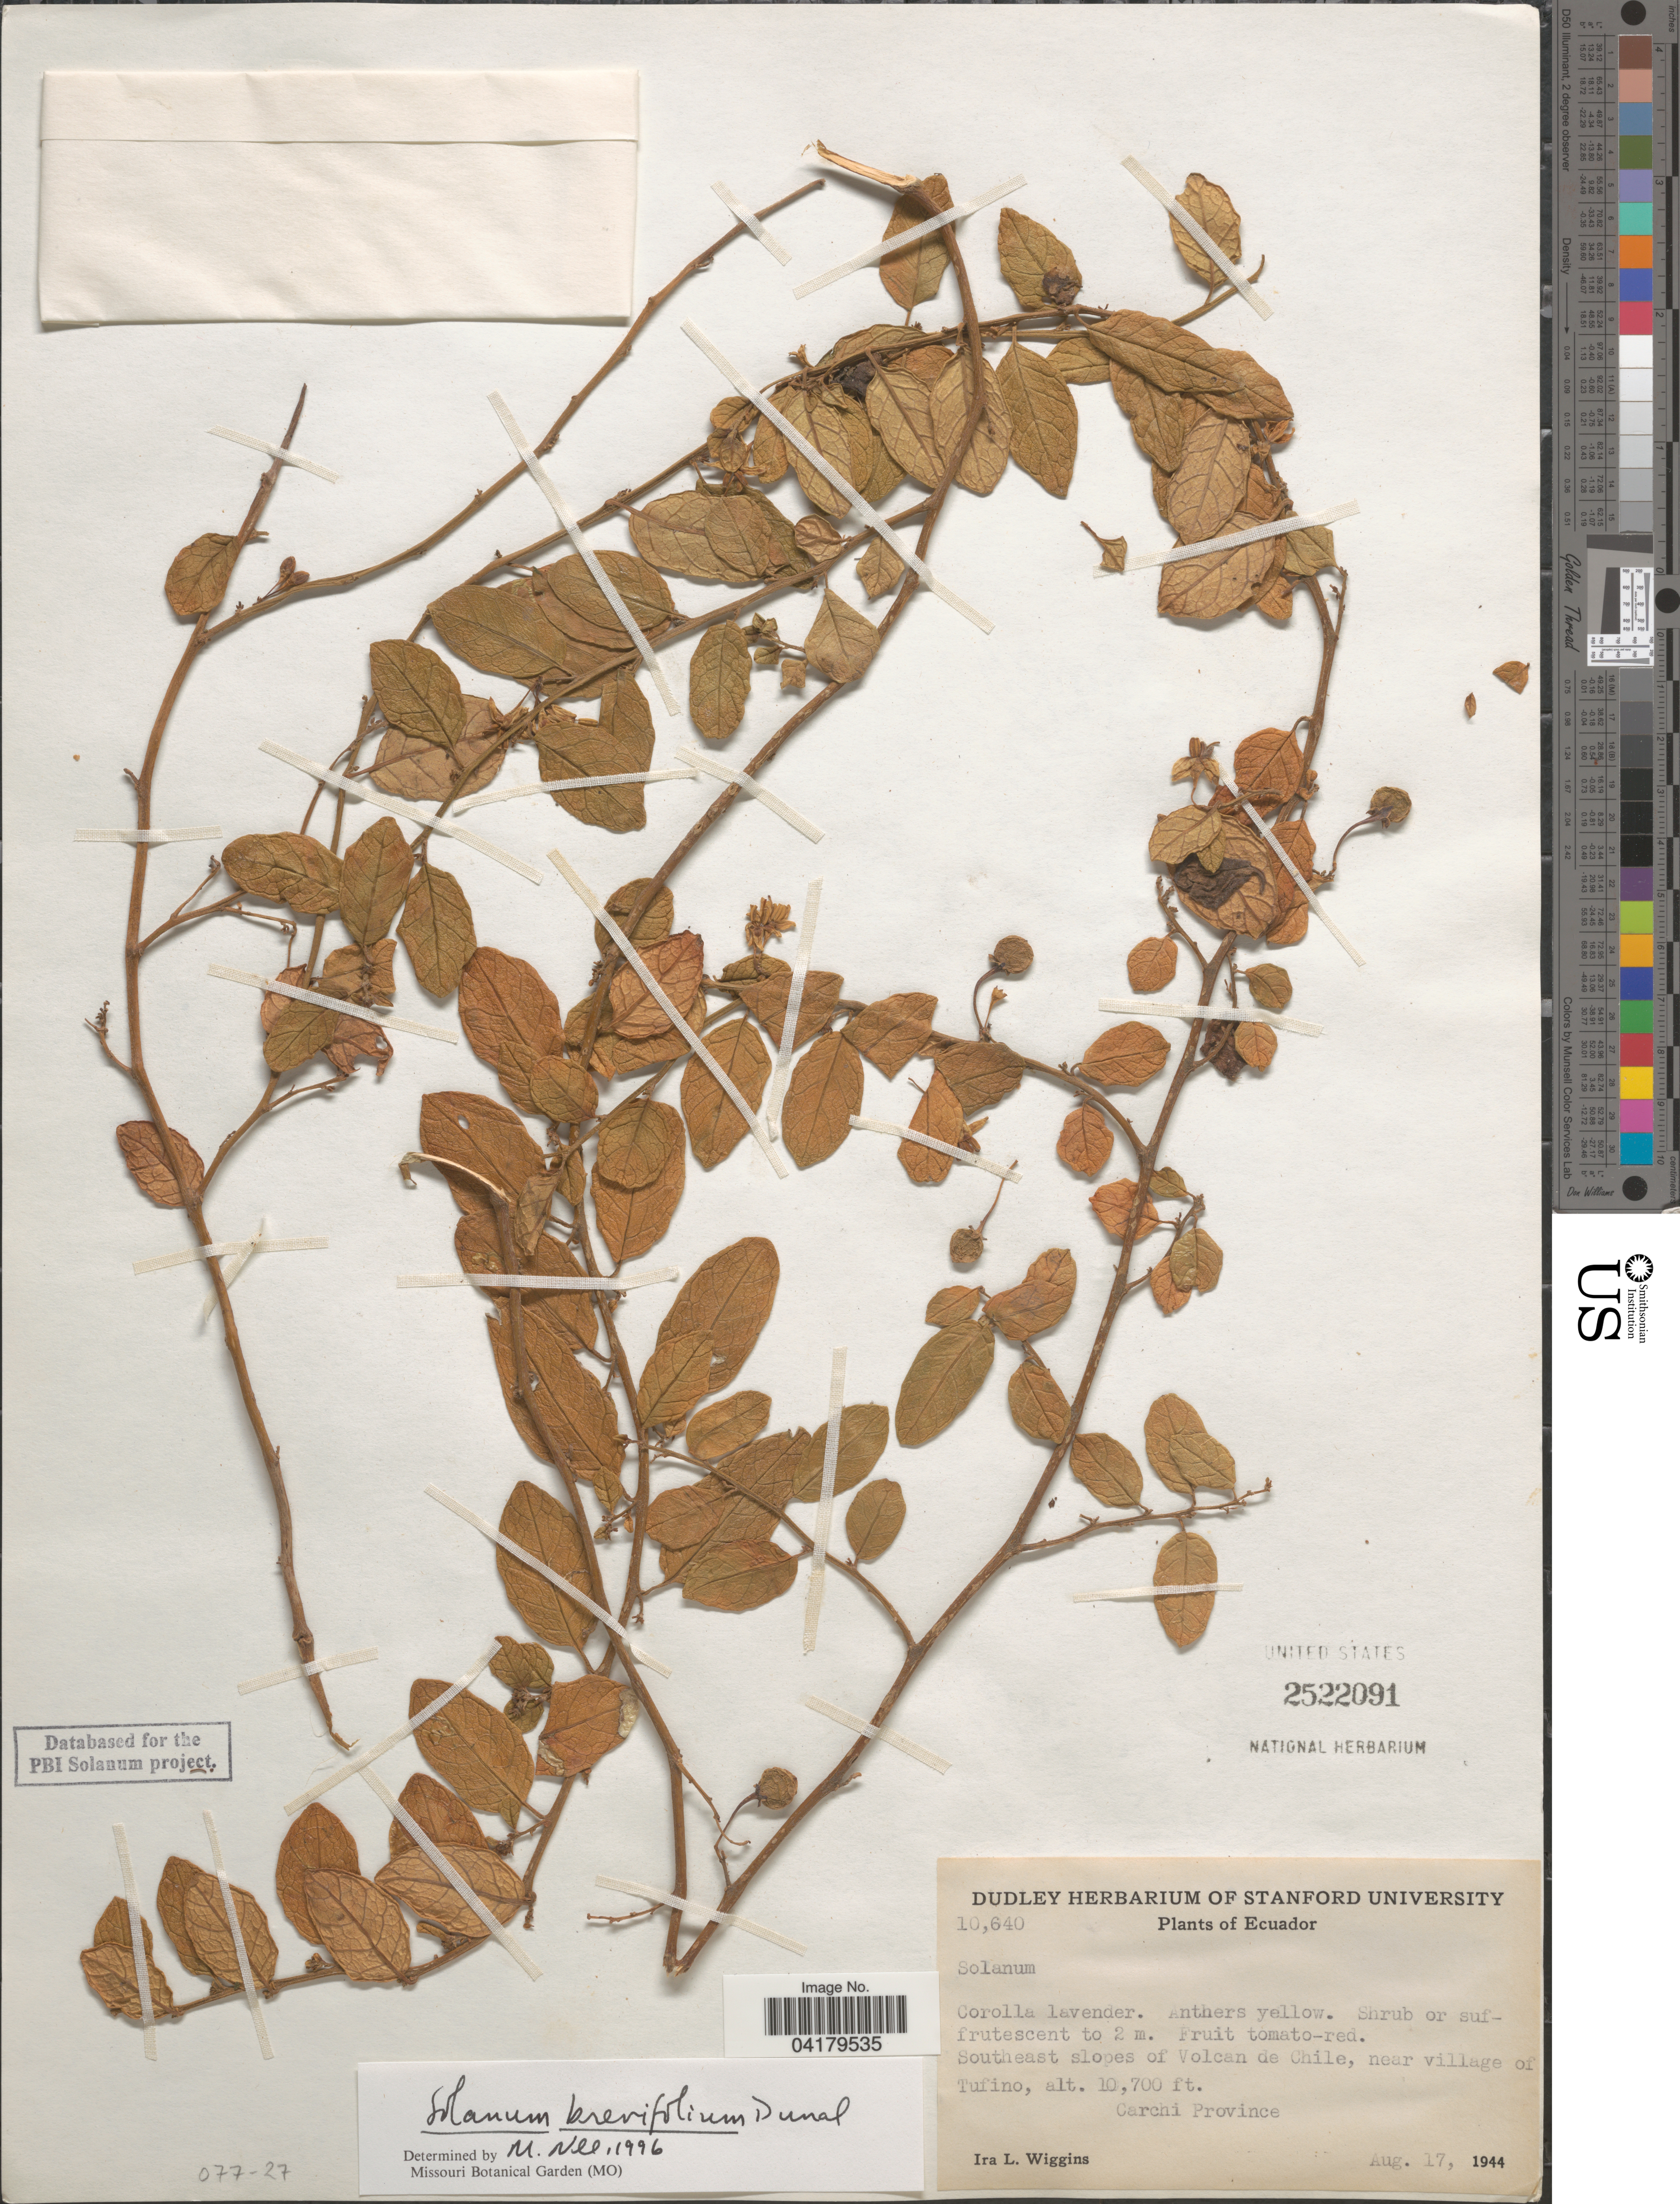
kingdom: Plantae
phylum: Tracheophyta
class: Magnoliopsida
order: Solanales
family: Solanaceae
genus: Solanum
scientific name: Solanum brevifolium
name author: Dunal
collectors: I. L. Wiggins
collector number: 10640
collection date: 1944-08-17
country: Ecuador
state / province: Carchi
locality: Southeast slopes of Volcan de Chile, near village of Tufino.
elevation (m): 3261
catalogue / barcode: US 2522091